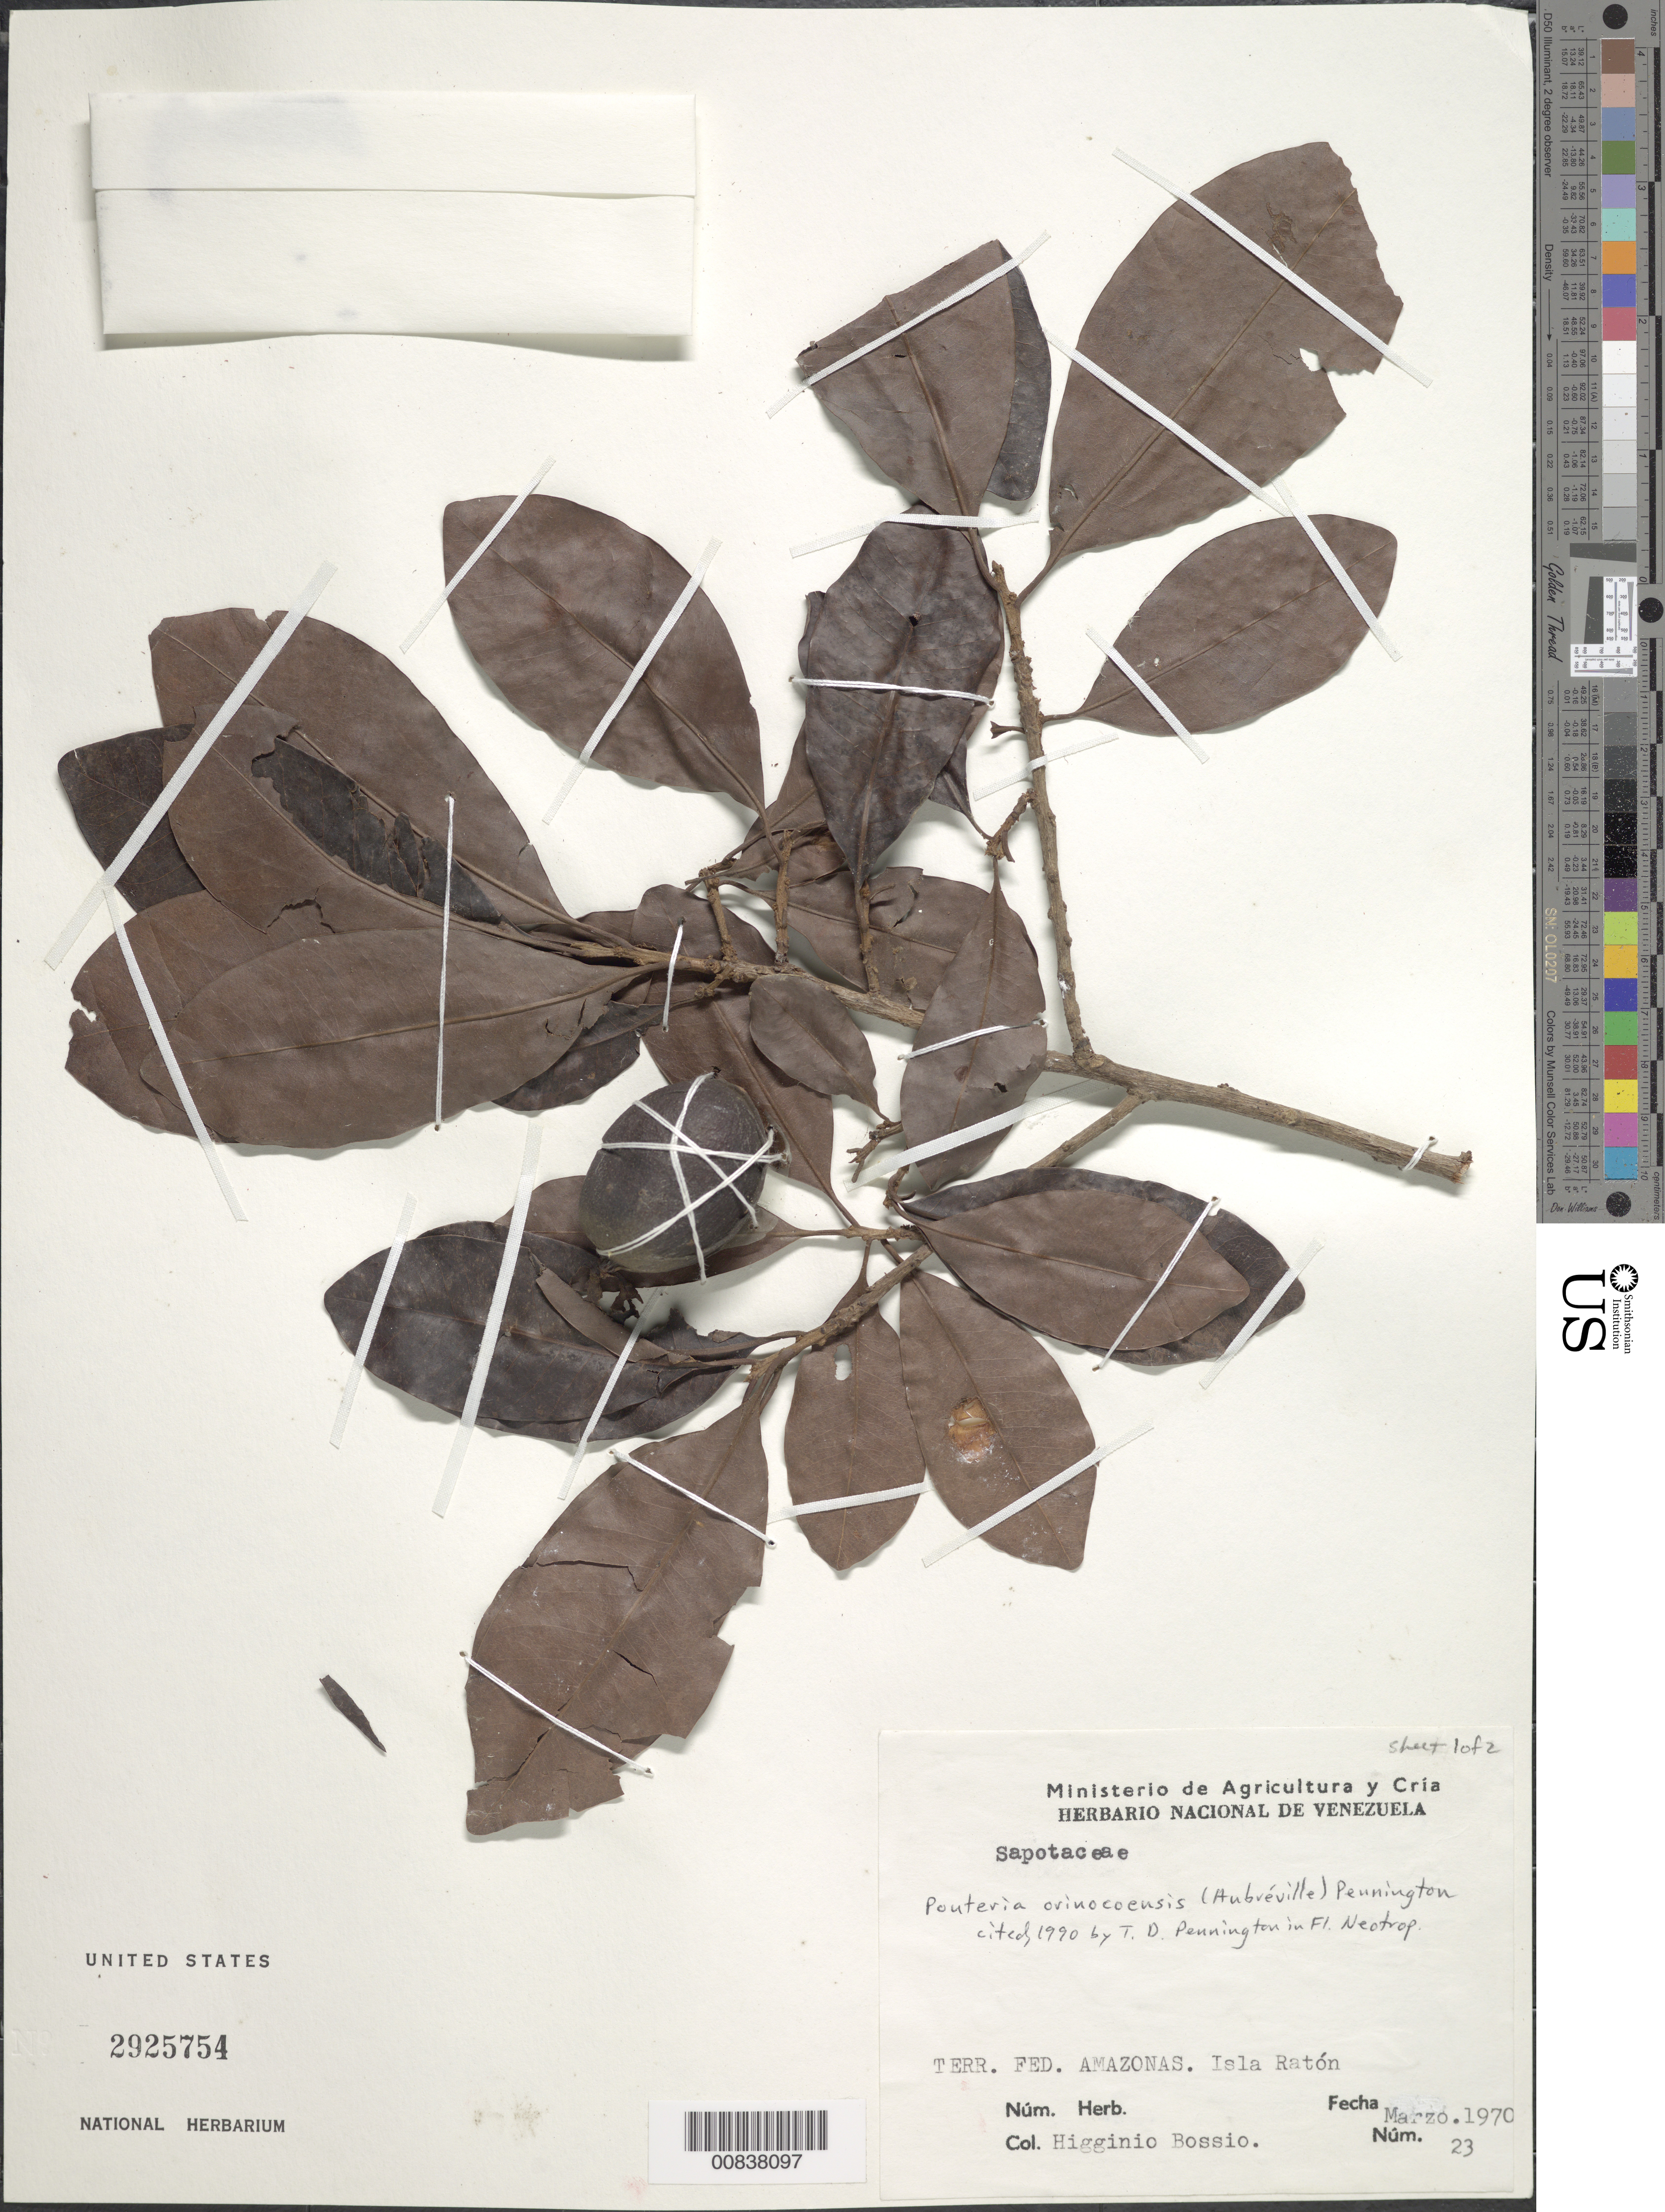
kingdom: Plantae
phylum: Tracheophyta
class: Magnoliopsida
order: Ericales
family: Sapotaceae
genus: Pouteria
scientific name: Pouteria orinocoensis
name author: (Aubrév.) T.D. Penn.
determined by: Pennington, T. D., (K)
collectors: H. Bossio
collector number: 23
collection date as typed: Mar-70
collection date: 1970-03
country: Venezuela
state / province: Amazonas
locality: Isla Ratón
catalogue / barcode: US 2925754